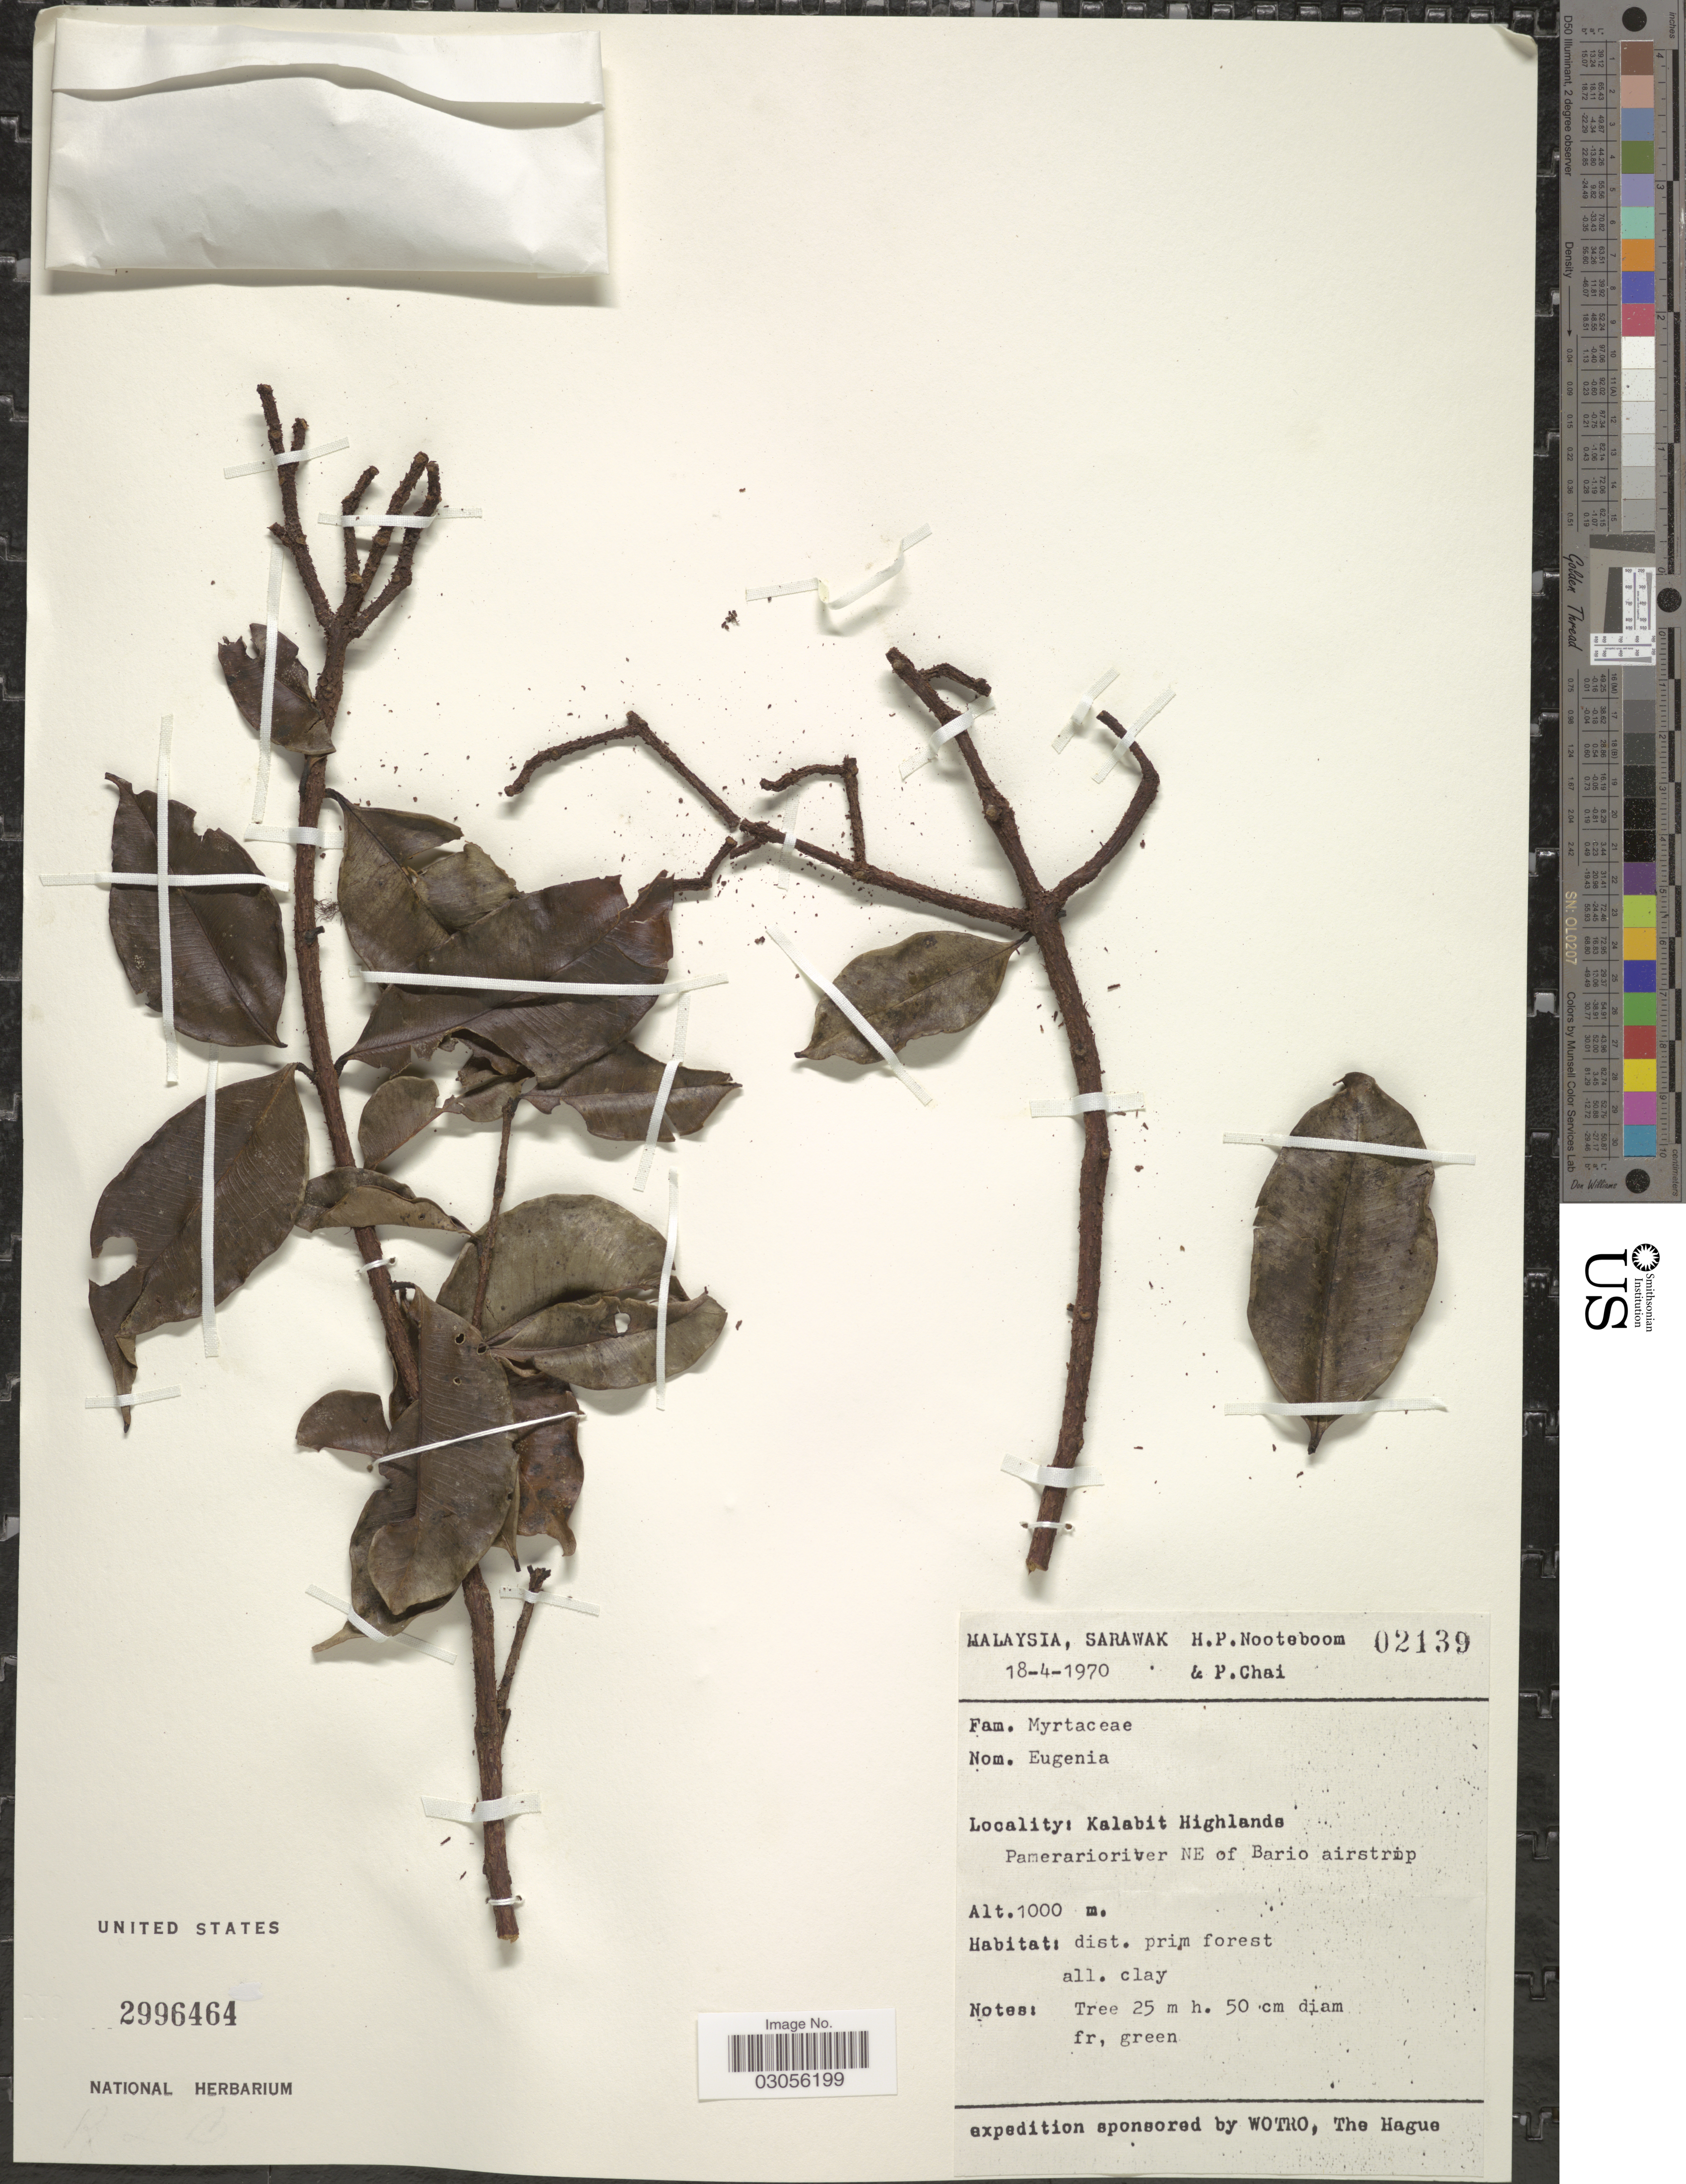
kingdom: Plantae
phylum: Tracheophyta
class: Magnoliopsida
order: Myrtales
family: Myrtaceae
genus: Syzygium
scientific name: Syzygium sp.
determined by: Strong, M. T., (US), Smithsonian Institution - National Museum of Natural History (UNITED STATES)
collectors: H. P. Nooteboom & P. Chai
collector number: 02139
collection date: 1970-04-18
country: Malaysia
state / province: Sarawak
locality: Kalabit Highlands. Pamerarioriver NE of Bario airstrip.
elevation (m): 1000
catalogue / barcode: US 2996464